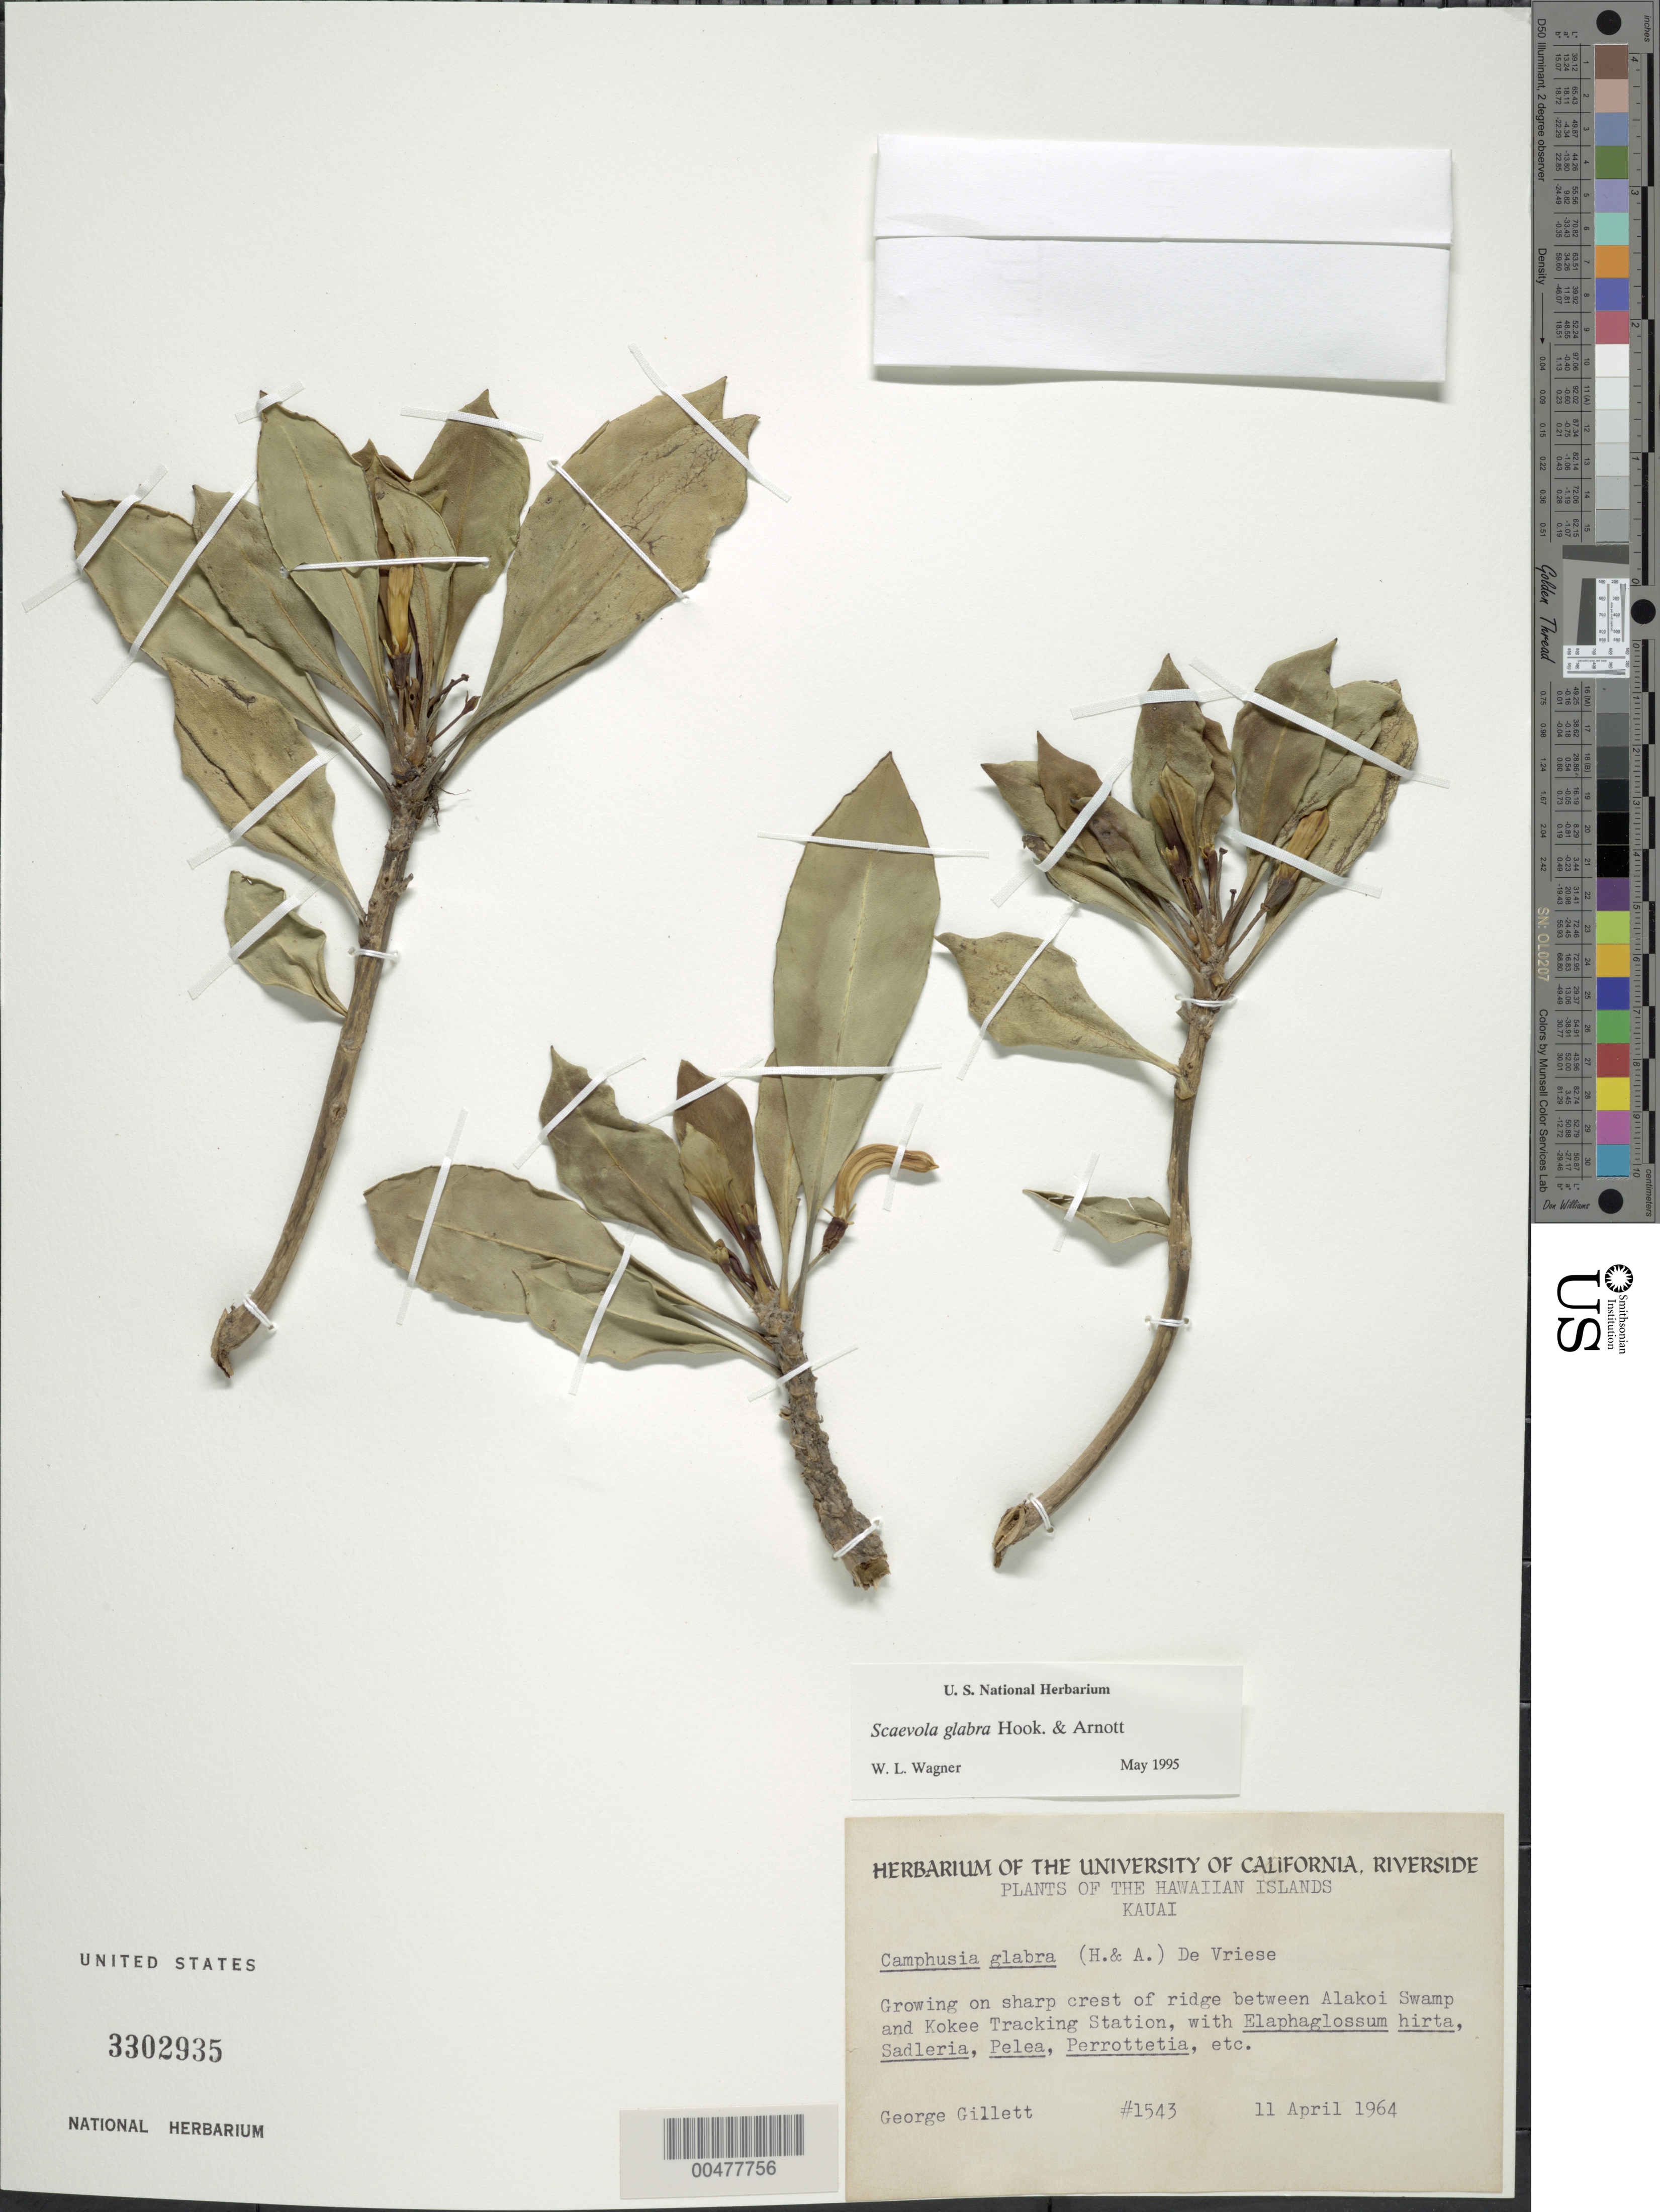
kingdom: Plantae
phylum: Tracheophyta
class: Magnoliopsida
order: Asterales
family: Goodeniaceae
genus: Scaevola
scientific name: Scaevola glabra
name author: Hook. & Arn.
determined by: Wagner, W. L., (BOT), Smithsonian Institution - National Museum of Natural History (UNITED STATES)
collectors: G. Gillett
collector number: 1543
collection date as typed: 11 Apr 1964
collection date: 1964-04-11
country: United States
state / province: Hawaii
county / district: Kauai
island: Kaua'i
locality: Crest of ridge between Alakoi Swamp and Kokee Tracking Station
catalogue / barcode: US 3302935